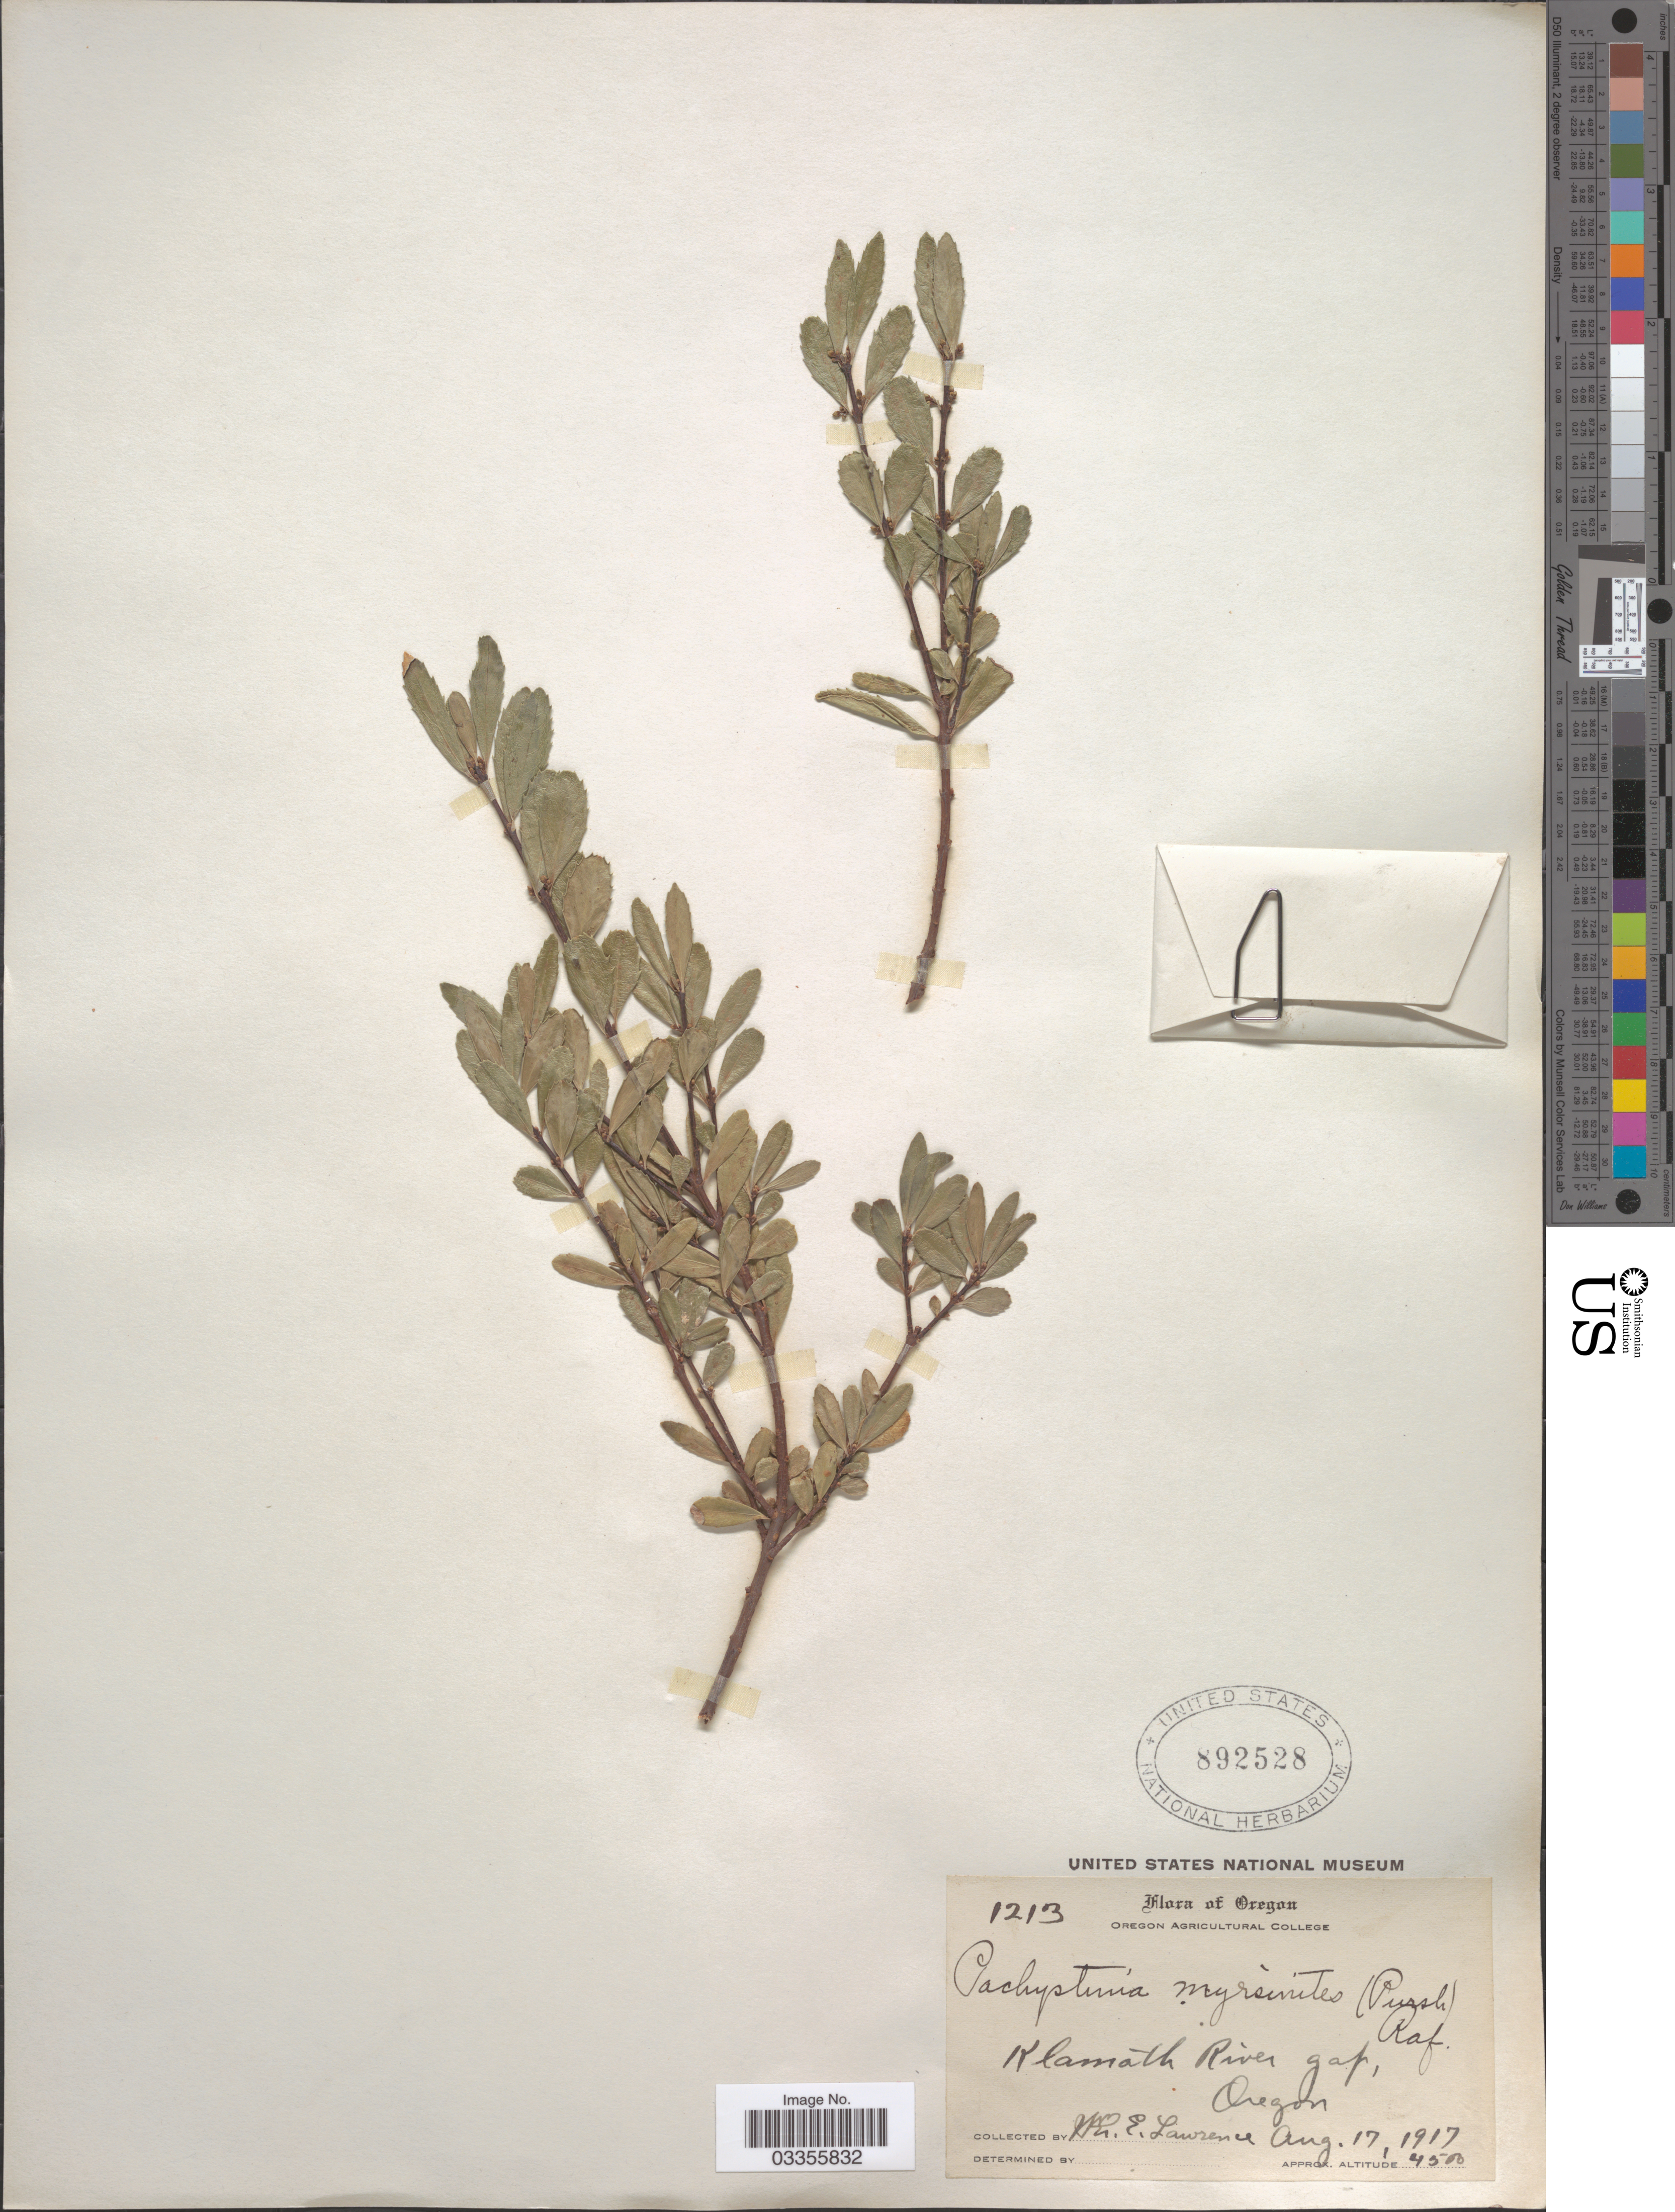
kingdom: Plantae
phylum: Tracheophyta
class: Magnoliopsida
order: Celastrales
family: Celastraceae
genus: Paxistima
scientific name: Paxistima myrsinites subsp. myrsinites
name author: (Pursh) Raf.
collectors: W. Lawrence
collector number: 1213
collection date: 1917-08-17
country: United States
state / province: Oregon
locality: Klamath River gap.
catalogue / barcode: US 892528